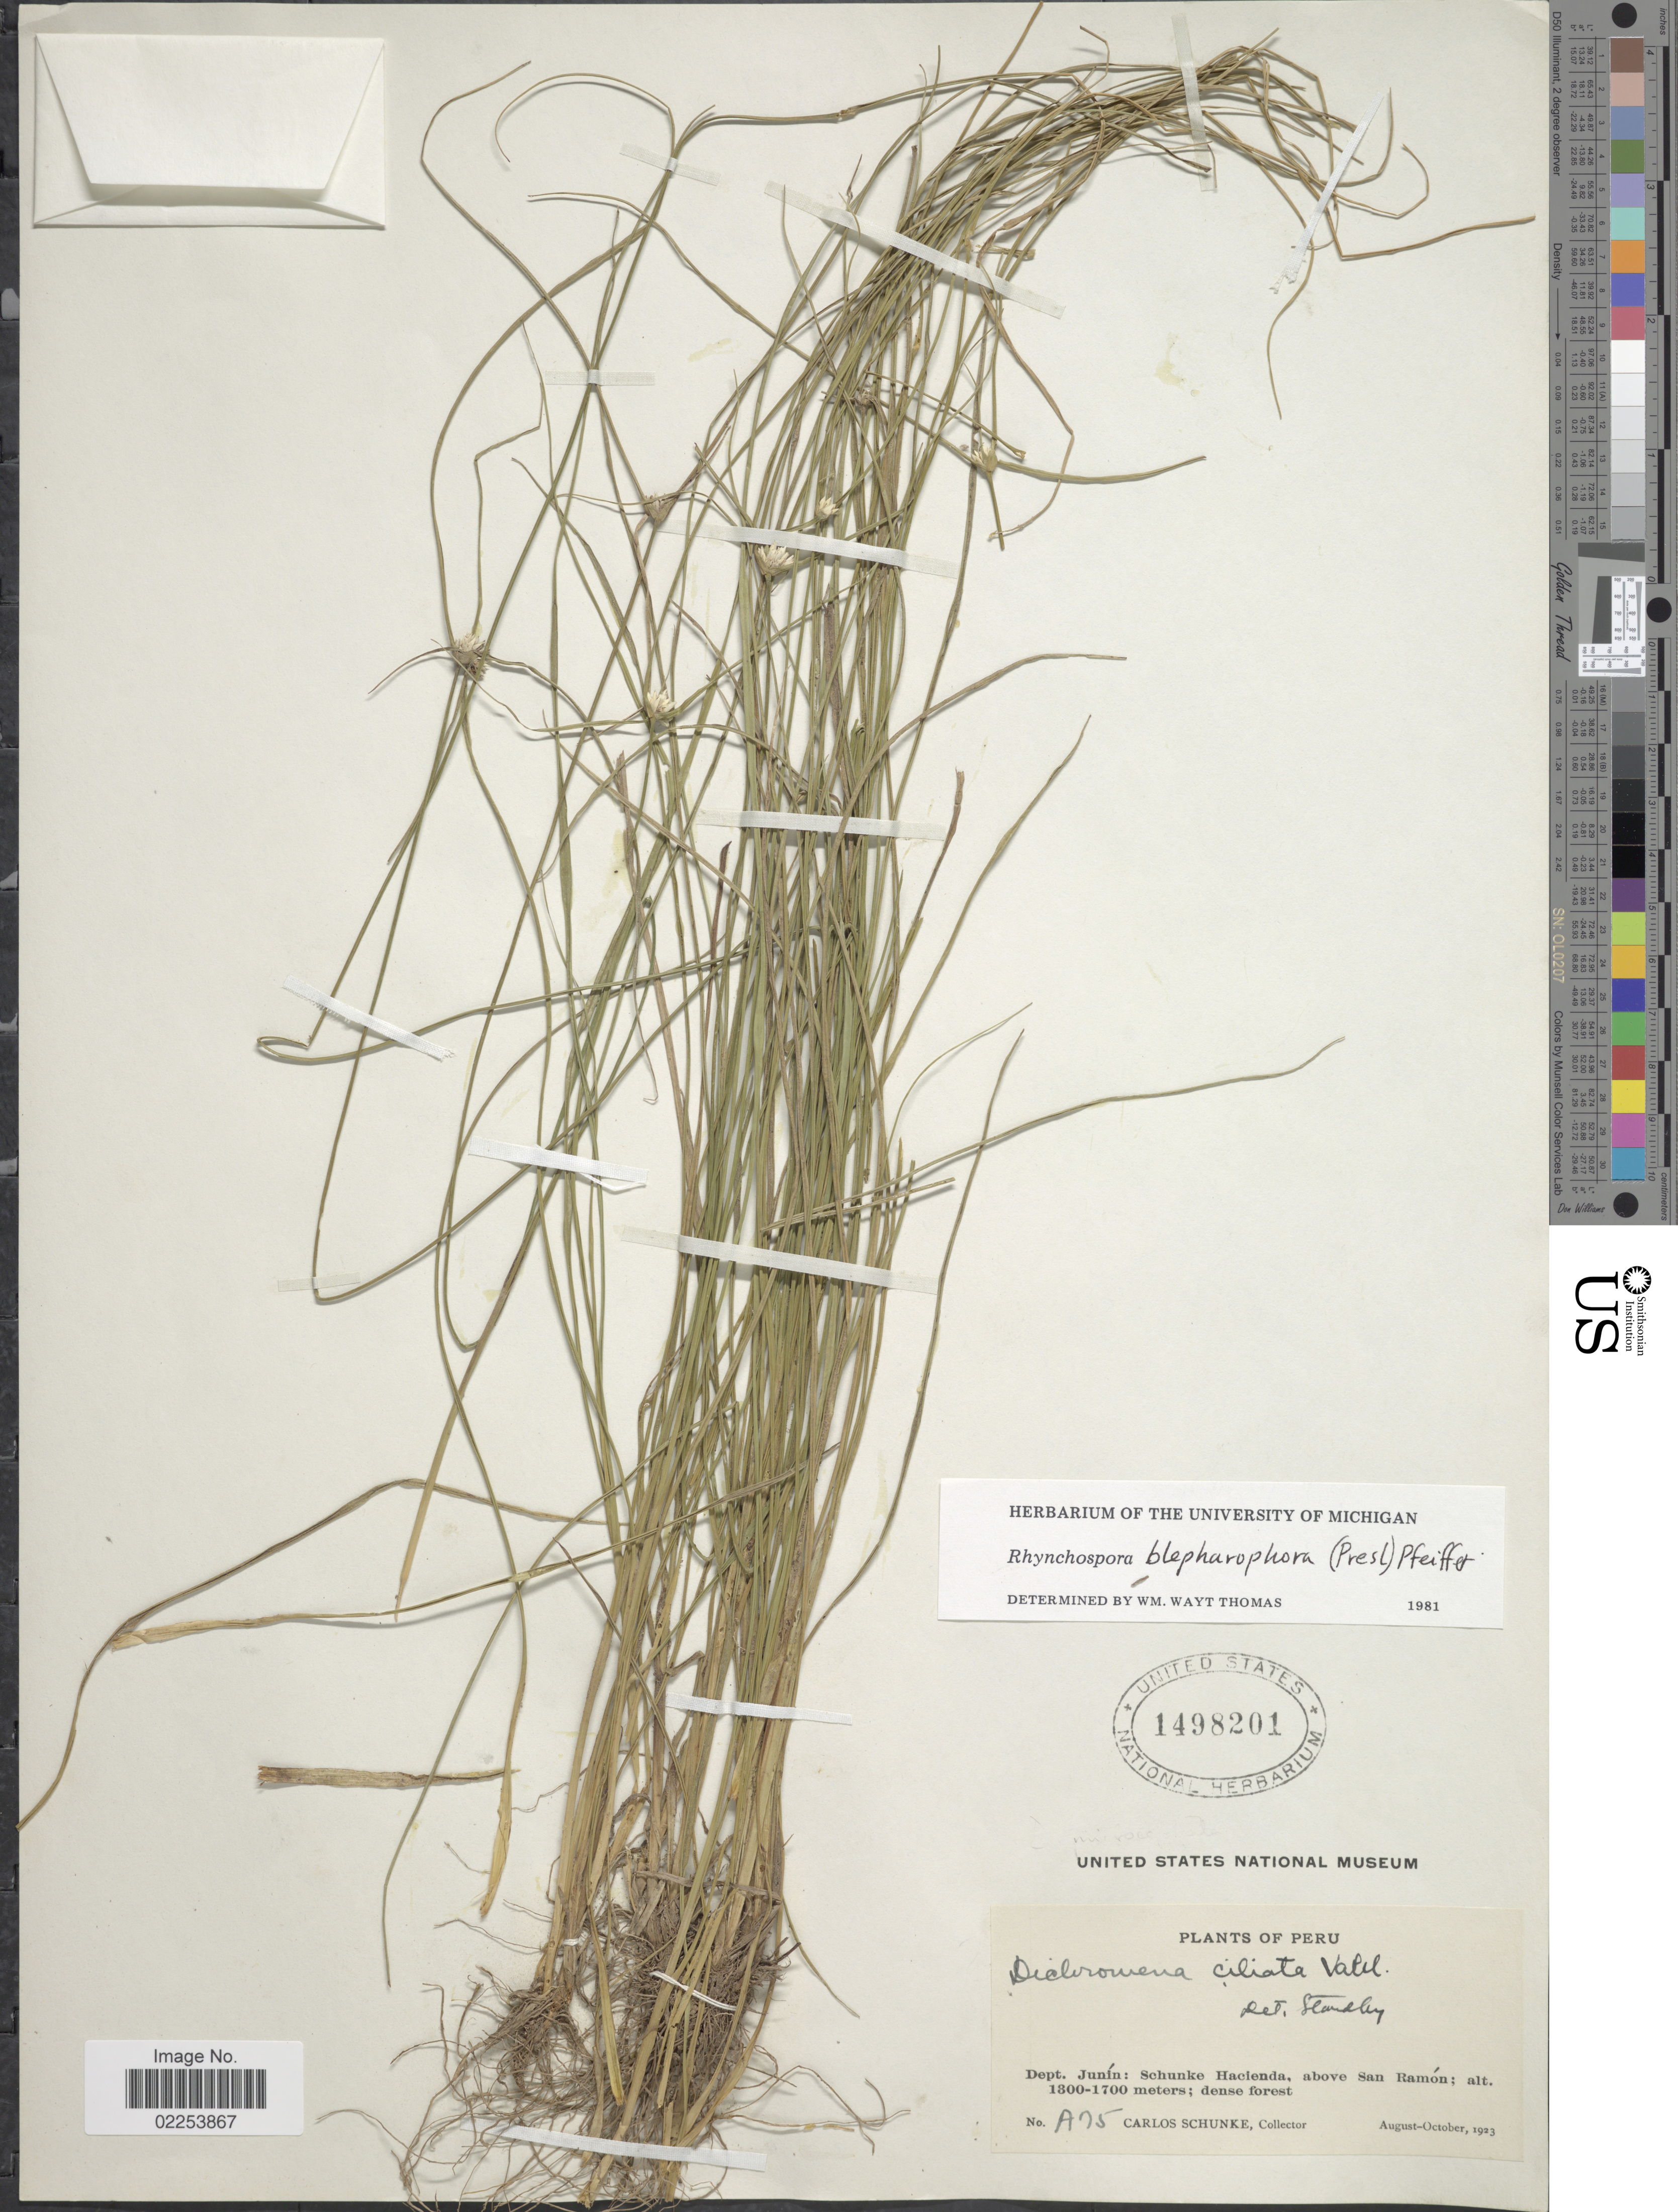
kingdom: Plantae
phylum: Tracheophyta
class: Liliopsida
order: Poales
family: Cyperaceae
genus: Rhynchospora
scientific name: Rhynchospora blepharophora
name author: (J. Presl & C. Presl) H. Pfeiff.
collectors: C. Schunke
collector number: A75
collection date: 1923-08/1923-10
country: Peru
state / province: Junín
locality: Schunke Hacienda, above San Ramon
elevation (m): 1300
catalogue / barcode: US 1498201